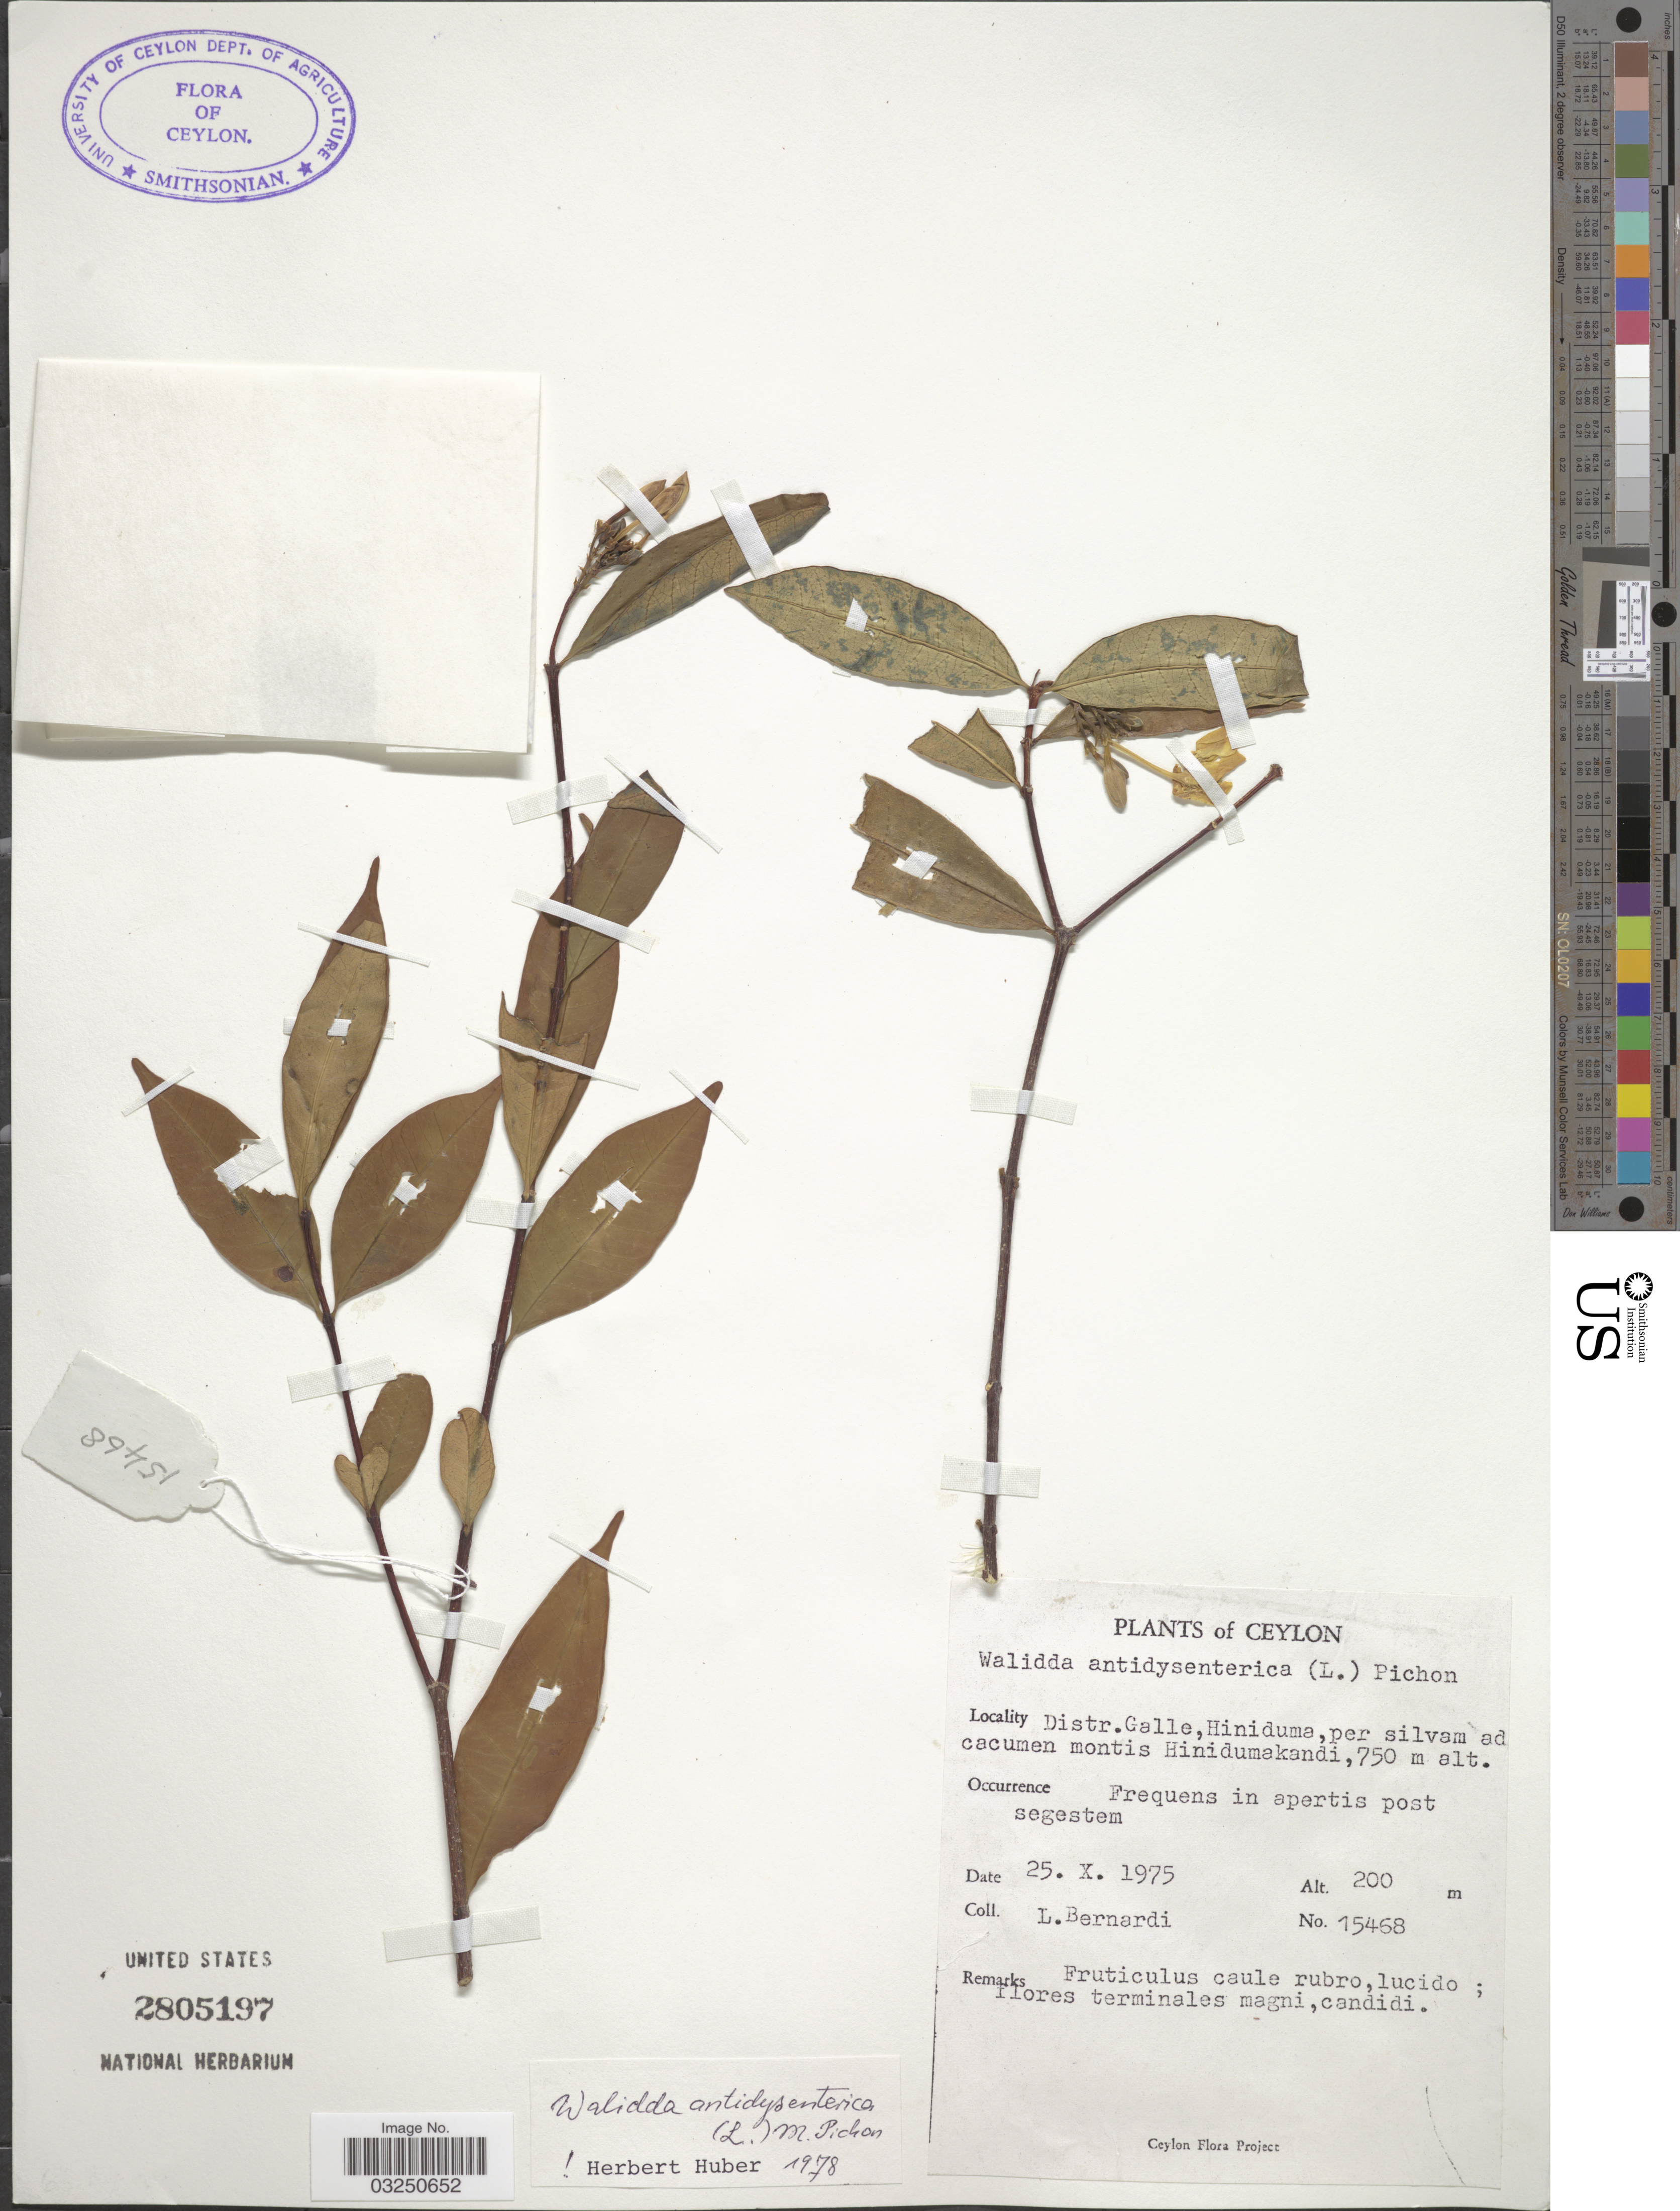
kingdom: Plantae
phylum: Tracheophyta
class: Magnoliopsida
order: Gentianales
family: Apocynaceae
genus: Wrightia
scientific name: Wrightia antidysenterica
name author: (L.) R. Br.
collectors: L. Bernardi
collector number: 15468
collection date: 1975-10-25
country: Sri Lanka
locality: Ceylon. Distr. Galle, Hiniduma, per silvam ad cacumen montis Hinidumakandi.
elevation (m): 750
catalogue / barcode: US 2805197